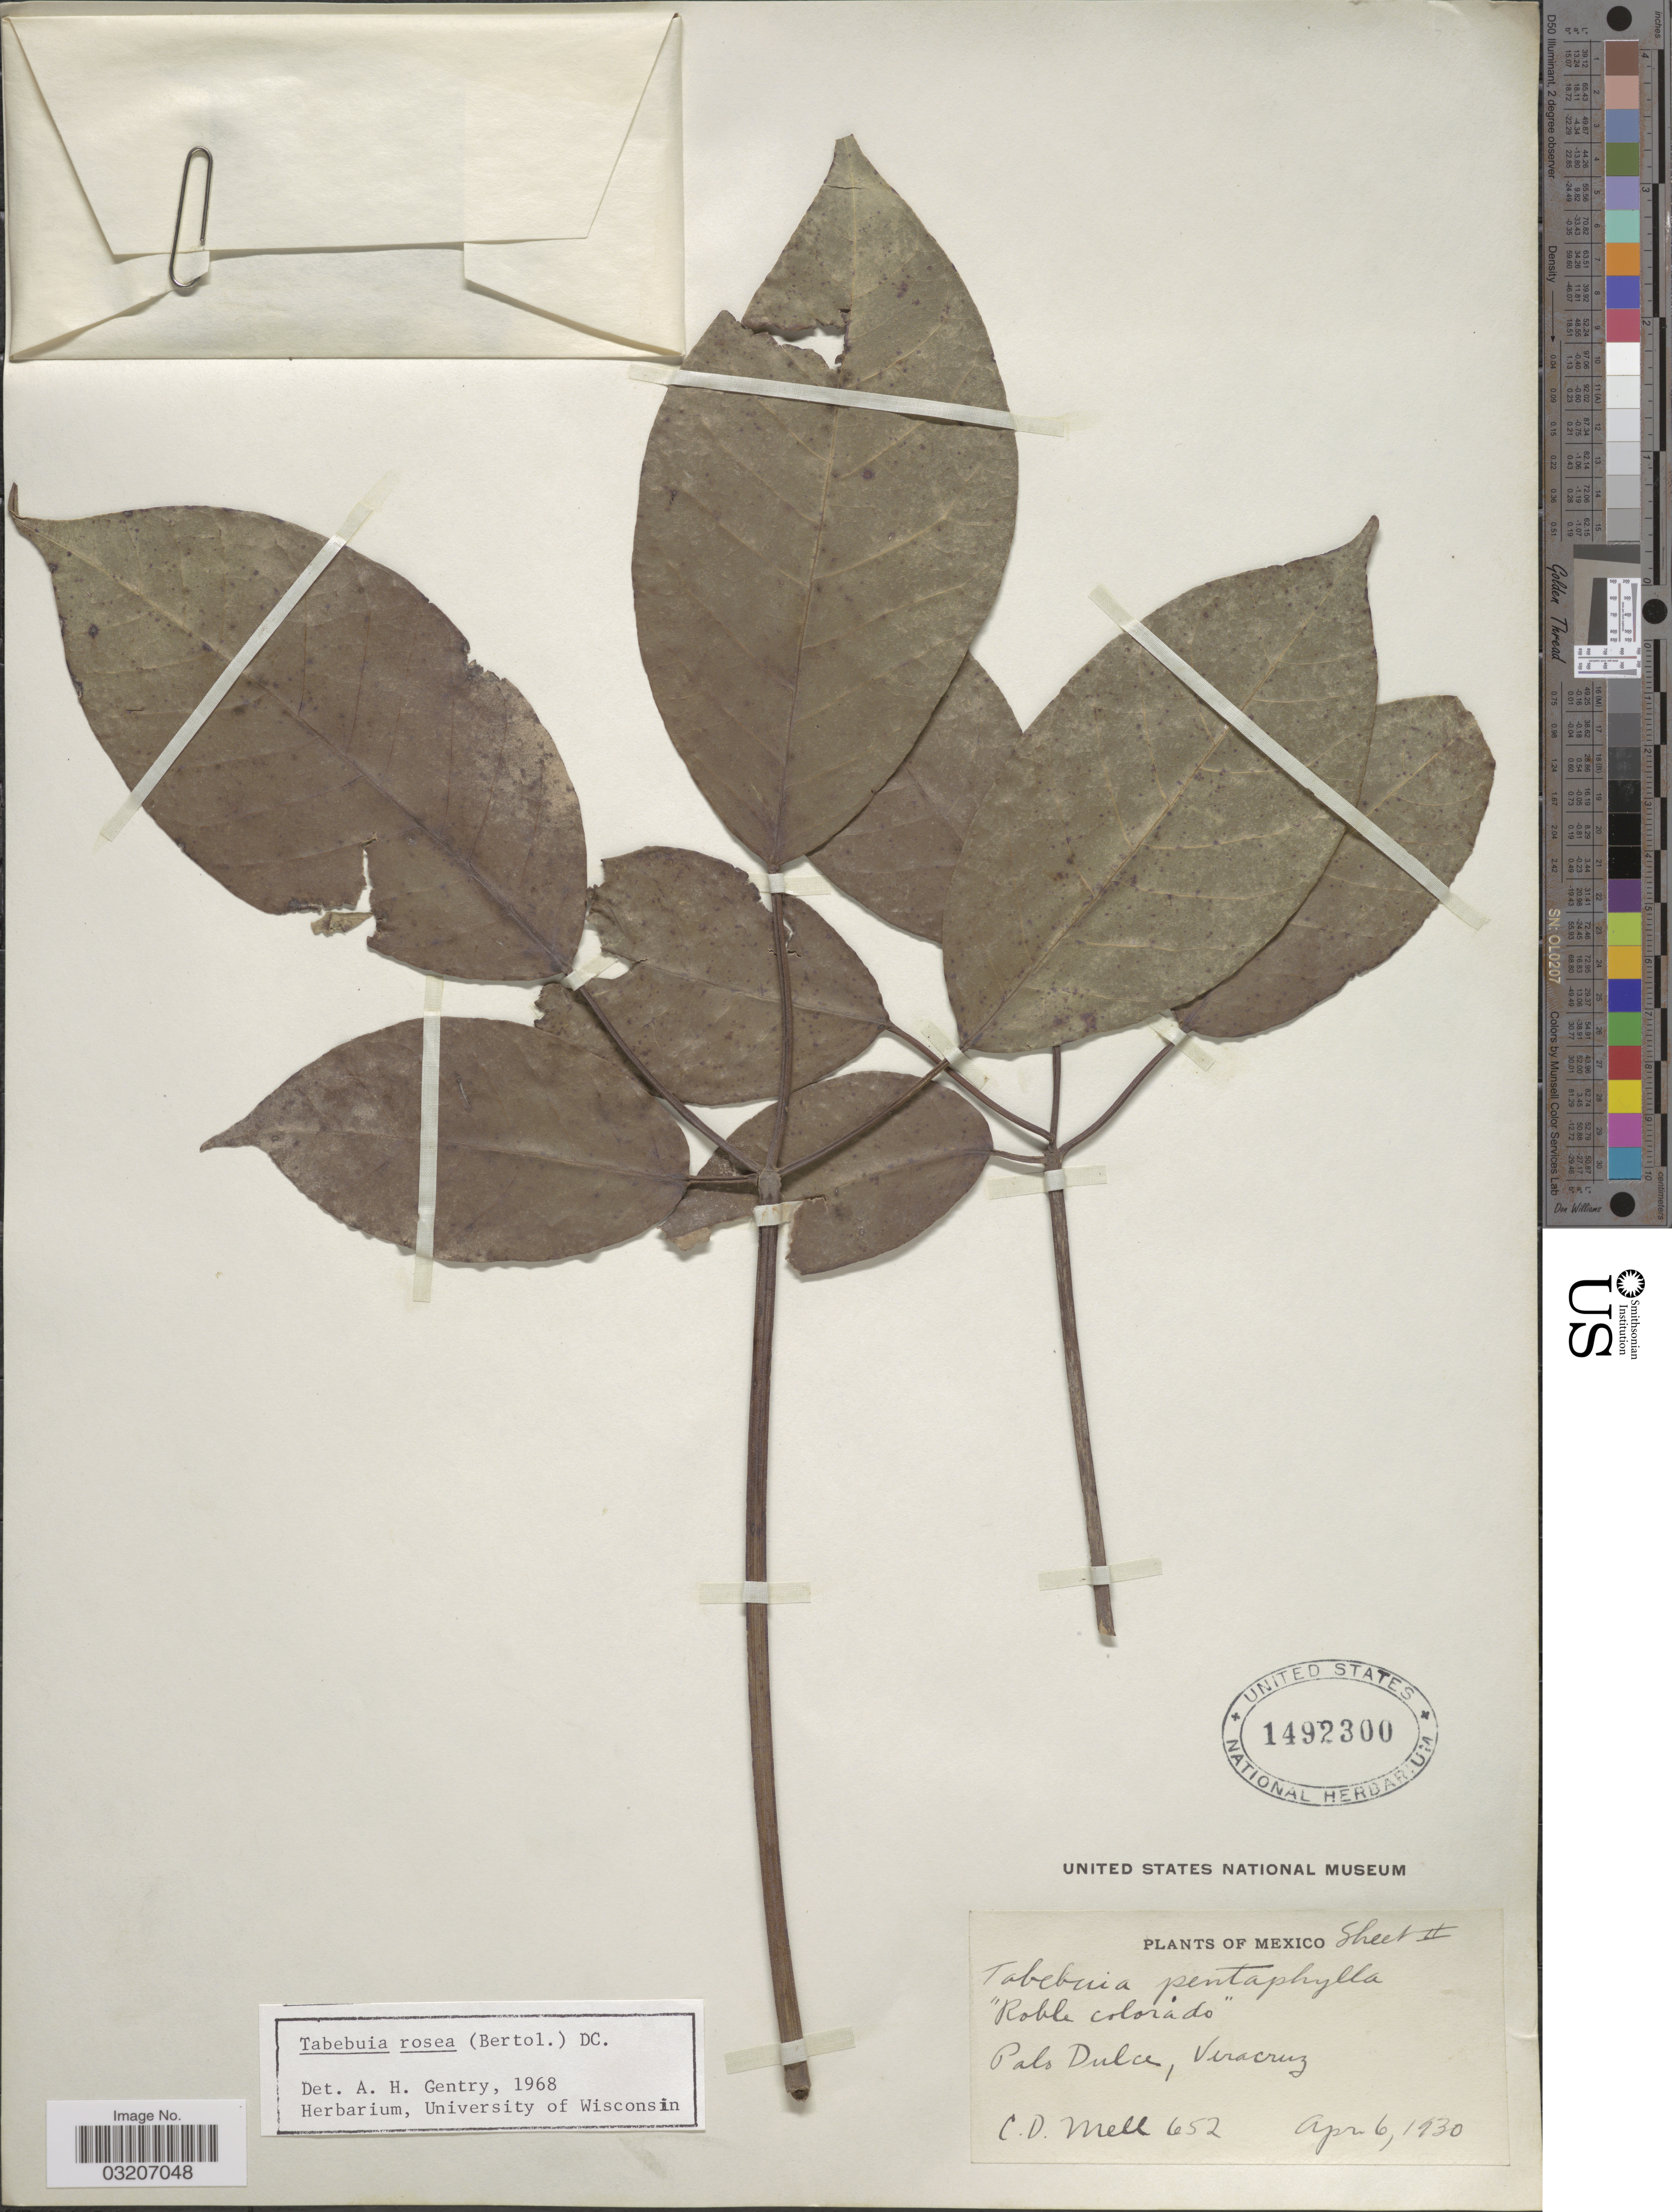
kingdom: Plantae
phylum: Tracheophyta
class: Magnoliopsida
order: Lamiales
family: Bignoniaceae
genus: Tabebuia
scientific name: Tabebuia rosea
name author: (Bertol.) DC.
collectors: C. D. Mell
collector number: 652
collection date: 1930-04-06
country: Mexico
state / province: Veracruz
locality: Palo Dulce, Veracruz.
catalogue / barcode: US 1492300